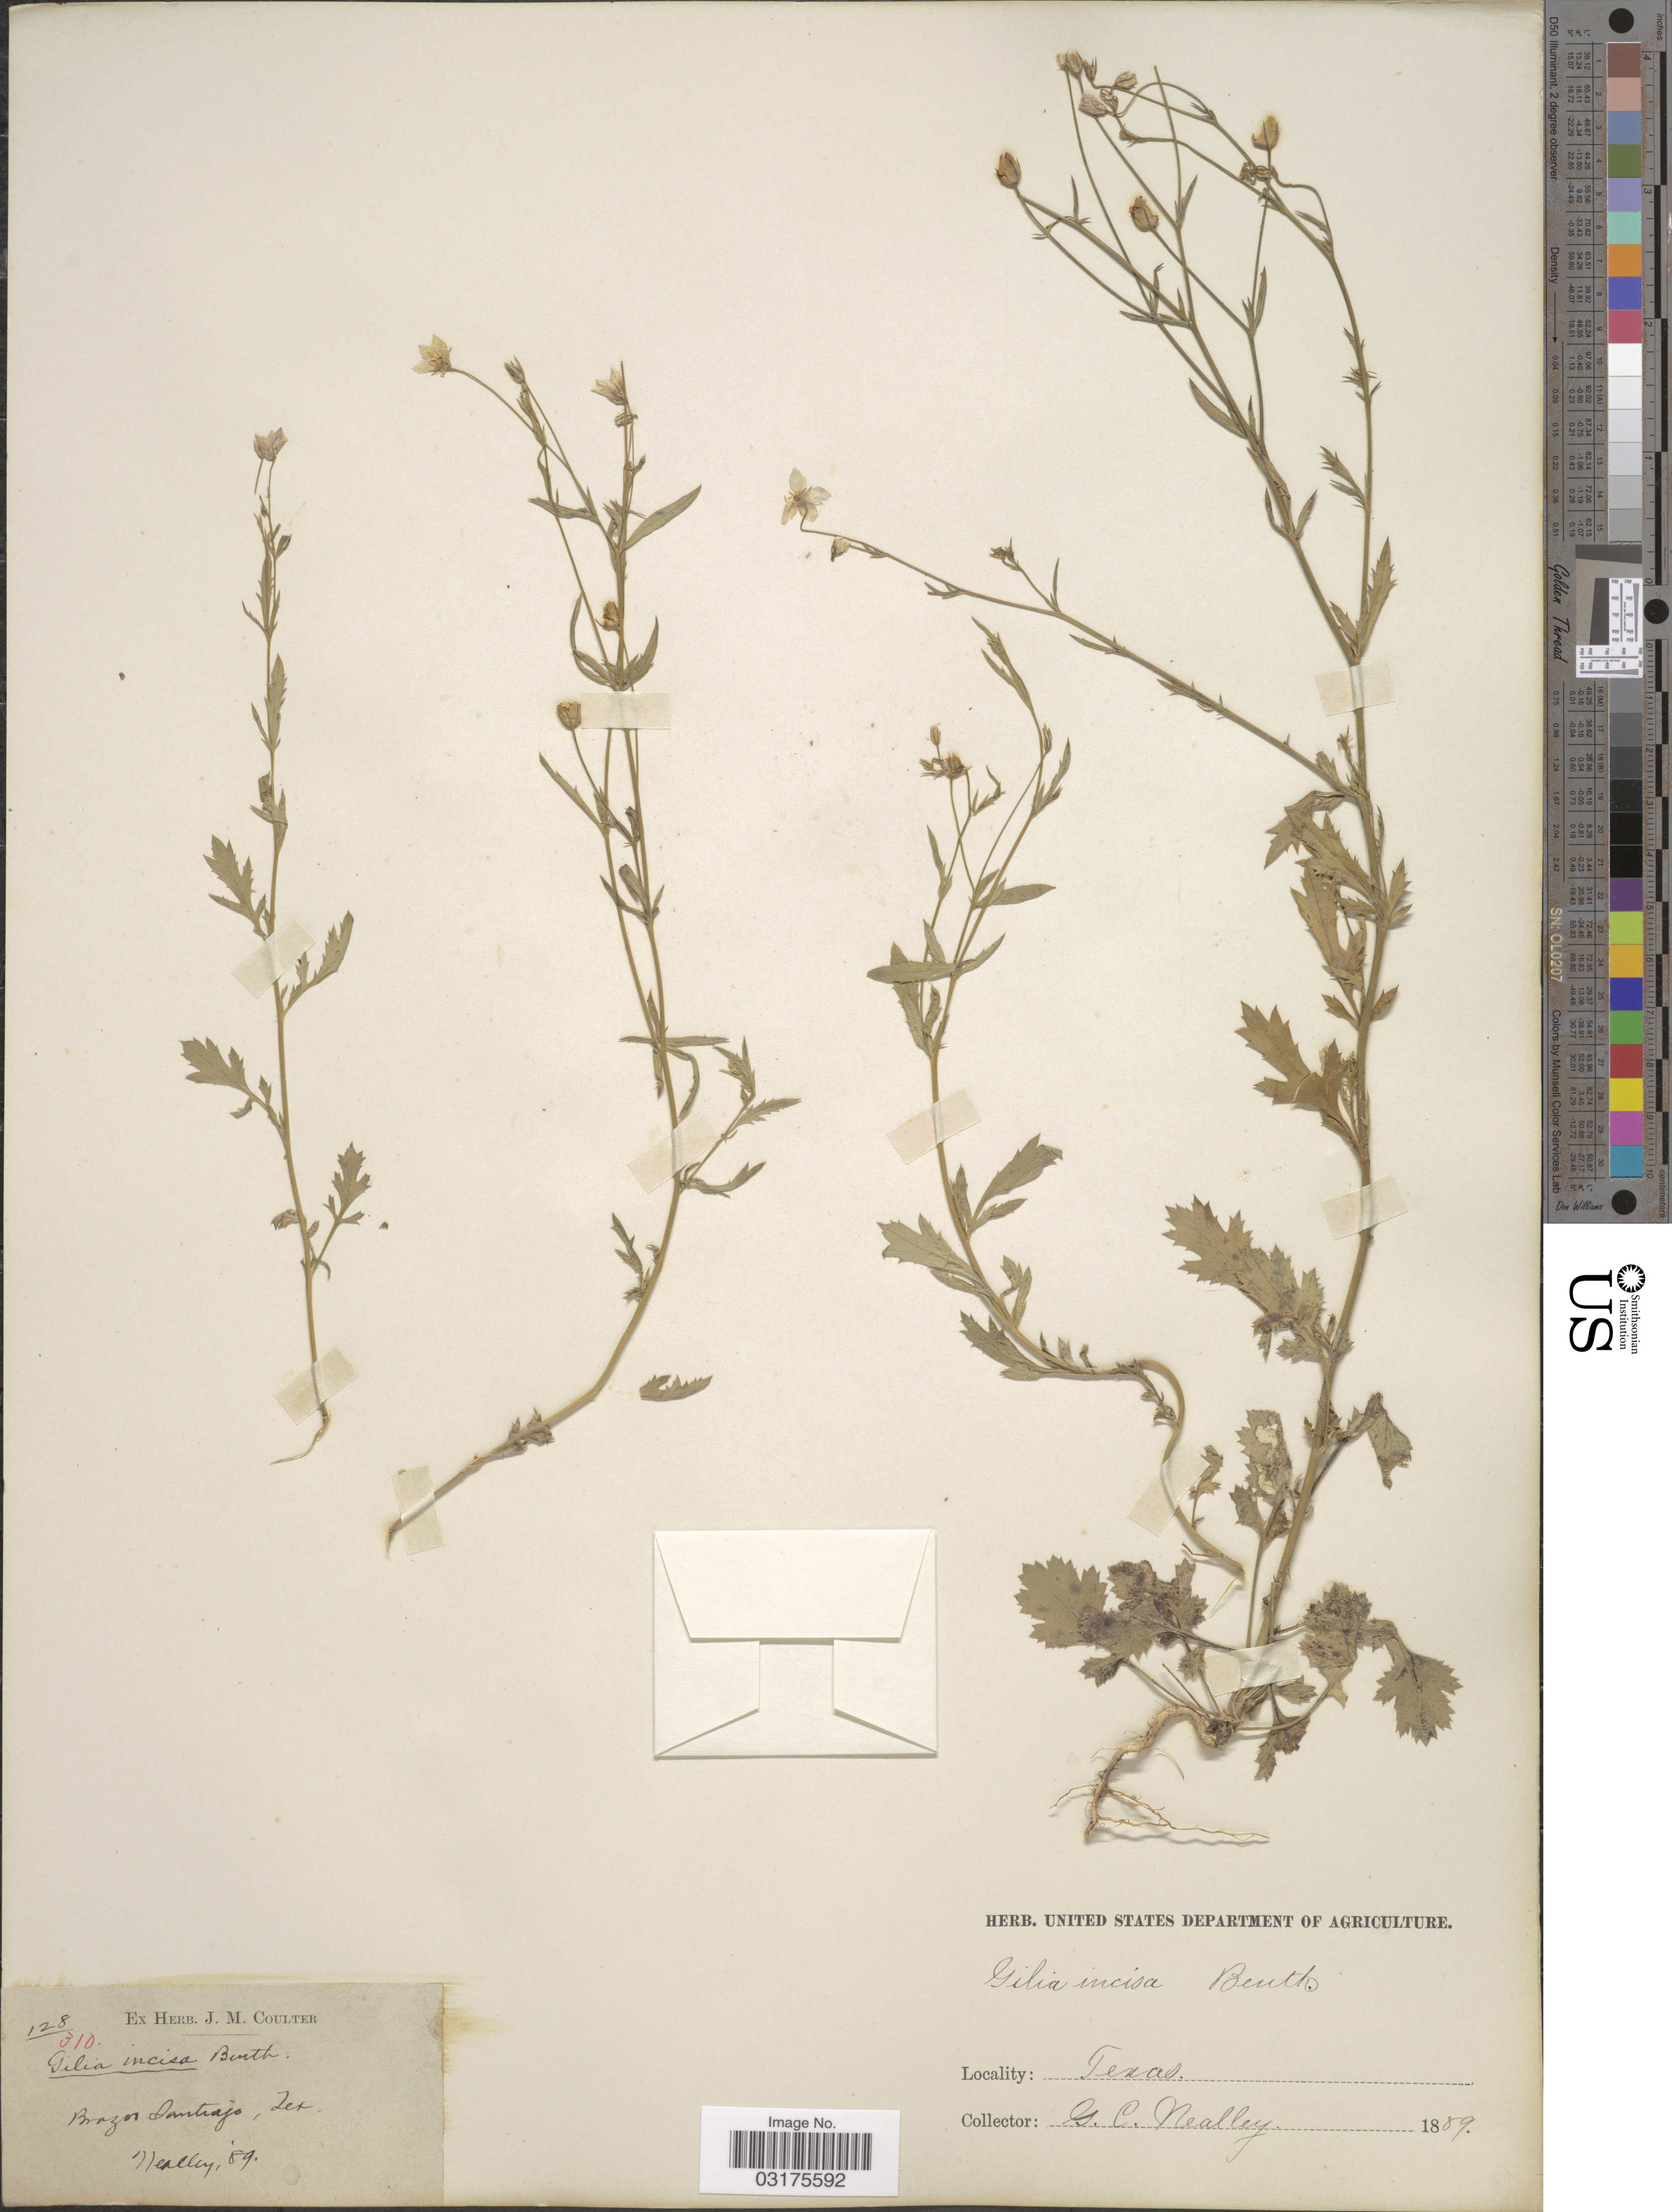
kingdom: Plantae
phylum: Tracheophyta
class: Magnoliopsida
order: Ericales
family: Polemoniaceae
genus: Giliastrum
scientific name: Giliastrum incisum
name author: (Benth.) J.M. Porter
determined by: Strong, Mark T., (BOT), Smithsonian Institution - National Museum of Natural History (UNITED STATES)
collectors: G. C. Nealley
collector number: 128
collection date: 1889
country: United States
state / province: Texas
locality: Brazos Santiago.